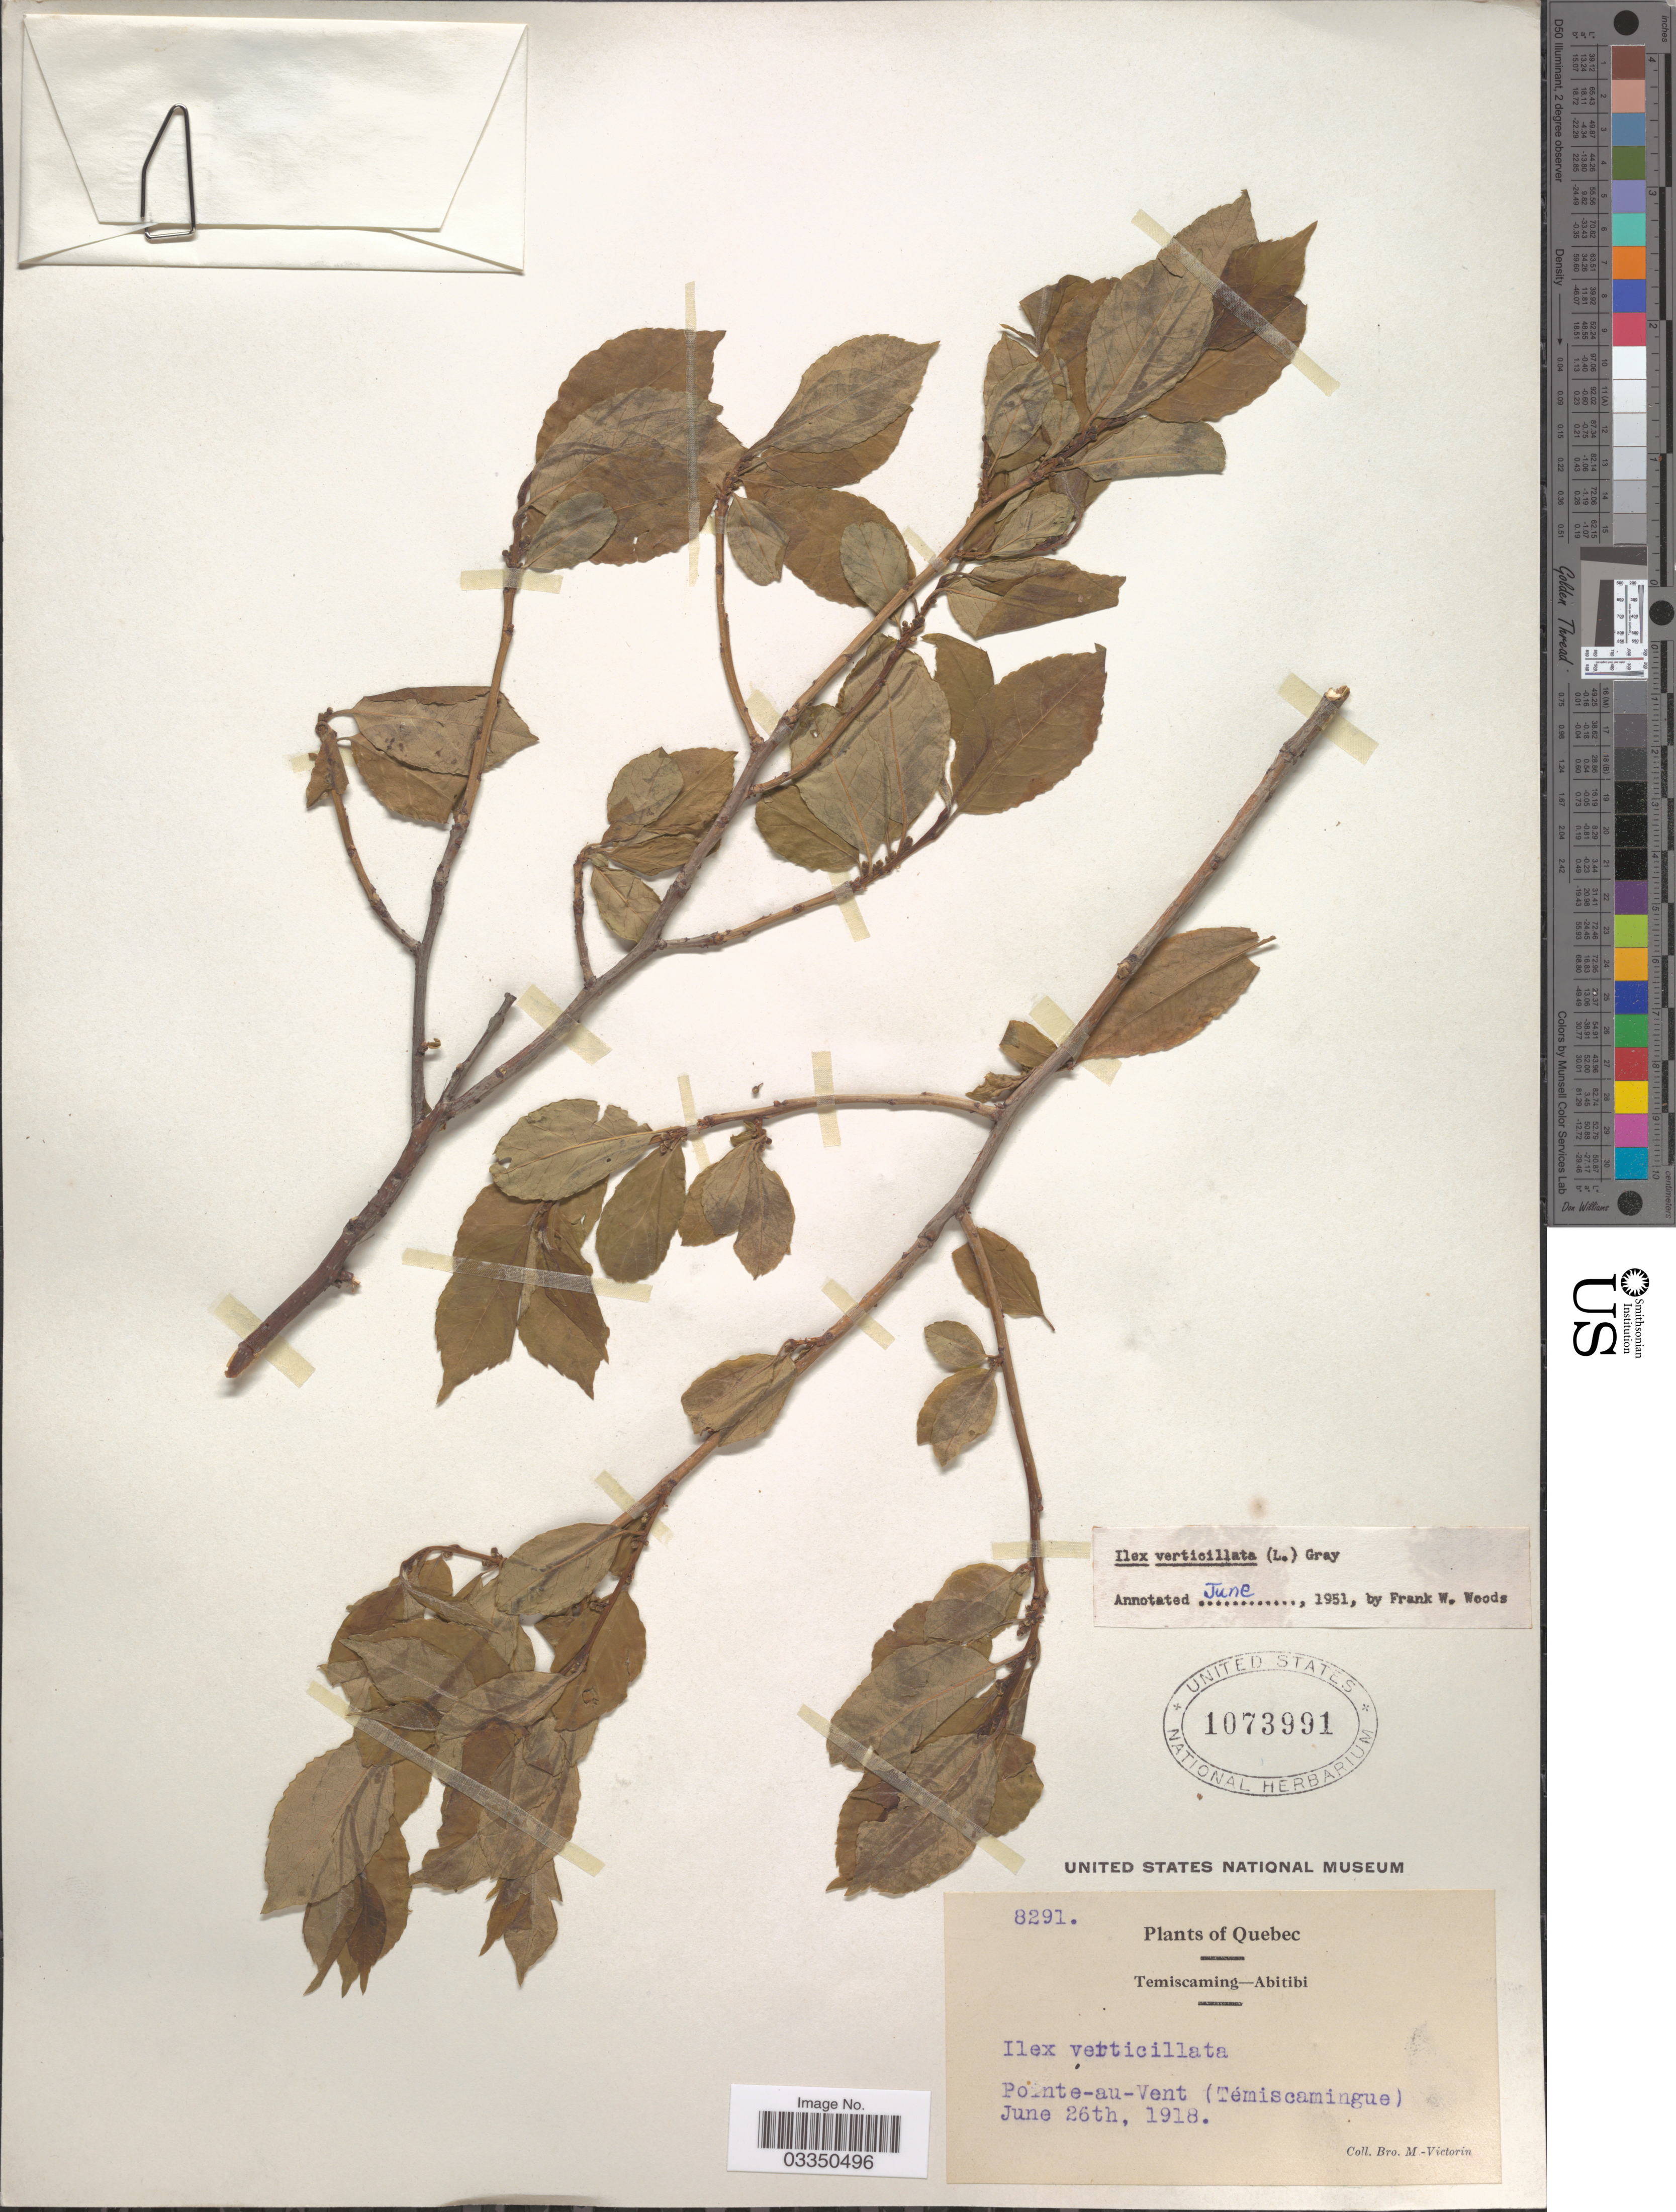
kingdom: Plantae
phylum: Tracheophyta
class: Magnoliopsida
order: Aquifoliales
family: Aquifoliaceae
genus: Ilex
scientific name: Ilex verticillata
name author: (L.) A. Gray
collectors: Fr. Marie-Victorin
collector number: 8291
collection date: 1918-06-26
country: Canada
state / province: Quebec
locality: Temiscaming-Abitibi. Pointe-au-Vent (Témiscamingue).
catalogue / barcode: US 1073991